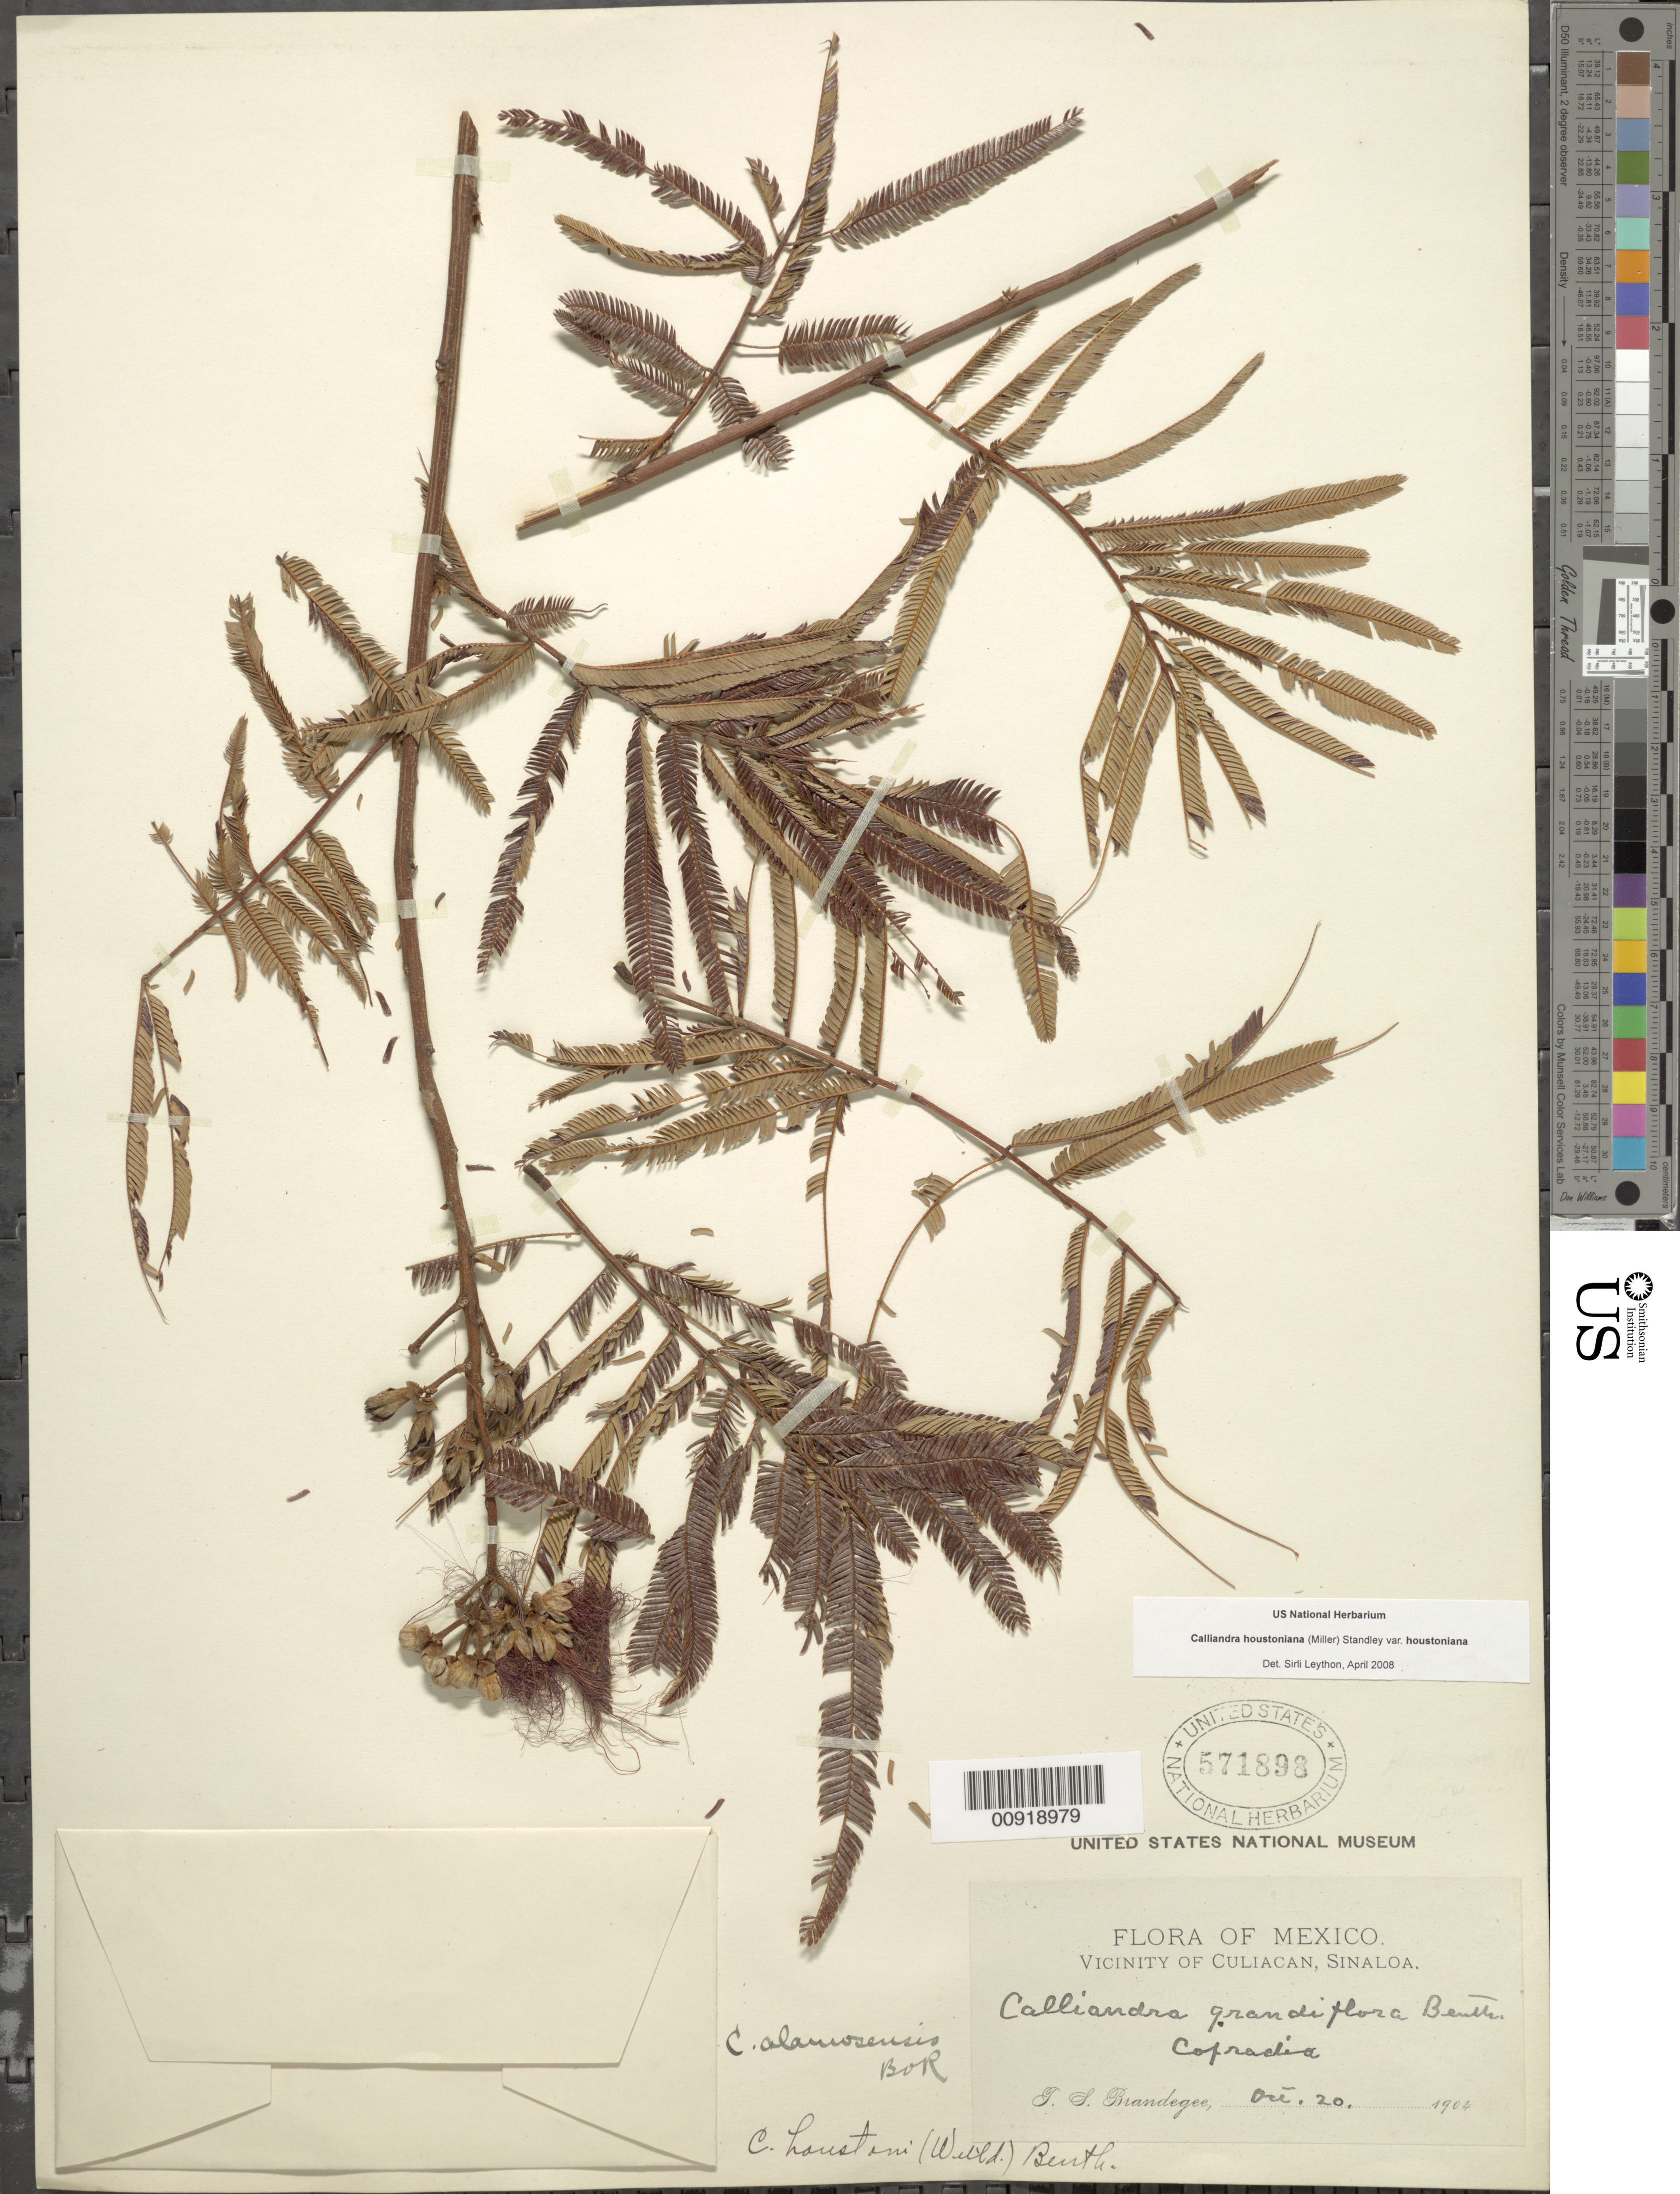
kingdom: Plantae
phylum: Tracheophyta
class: Magnoliopsida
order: Fabales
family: Fabaceae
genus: Calliandra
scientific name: Calliandra houstoniana var. houstoniana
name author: (Mill.) Standl.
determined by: Leython, S.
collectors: T. S. Brandegee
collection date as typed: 20 Oct 1904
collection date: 1904-10-20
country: Mexico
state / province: Sinaloa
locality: Cofradia. Vicinity of Culiacan, Sinaloa.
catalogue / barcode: US 571898